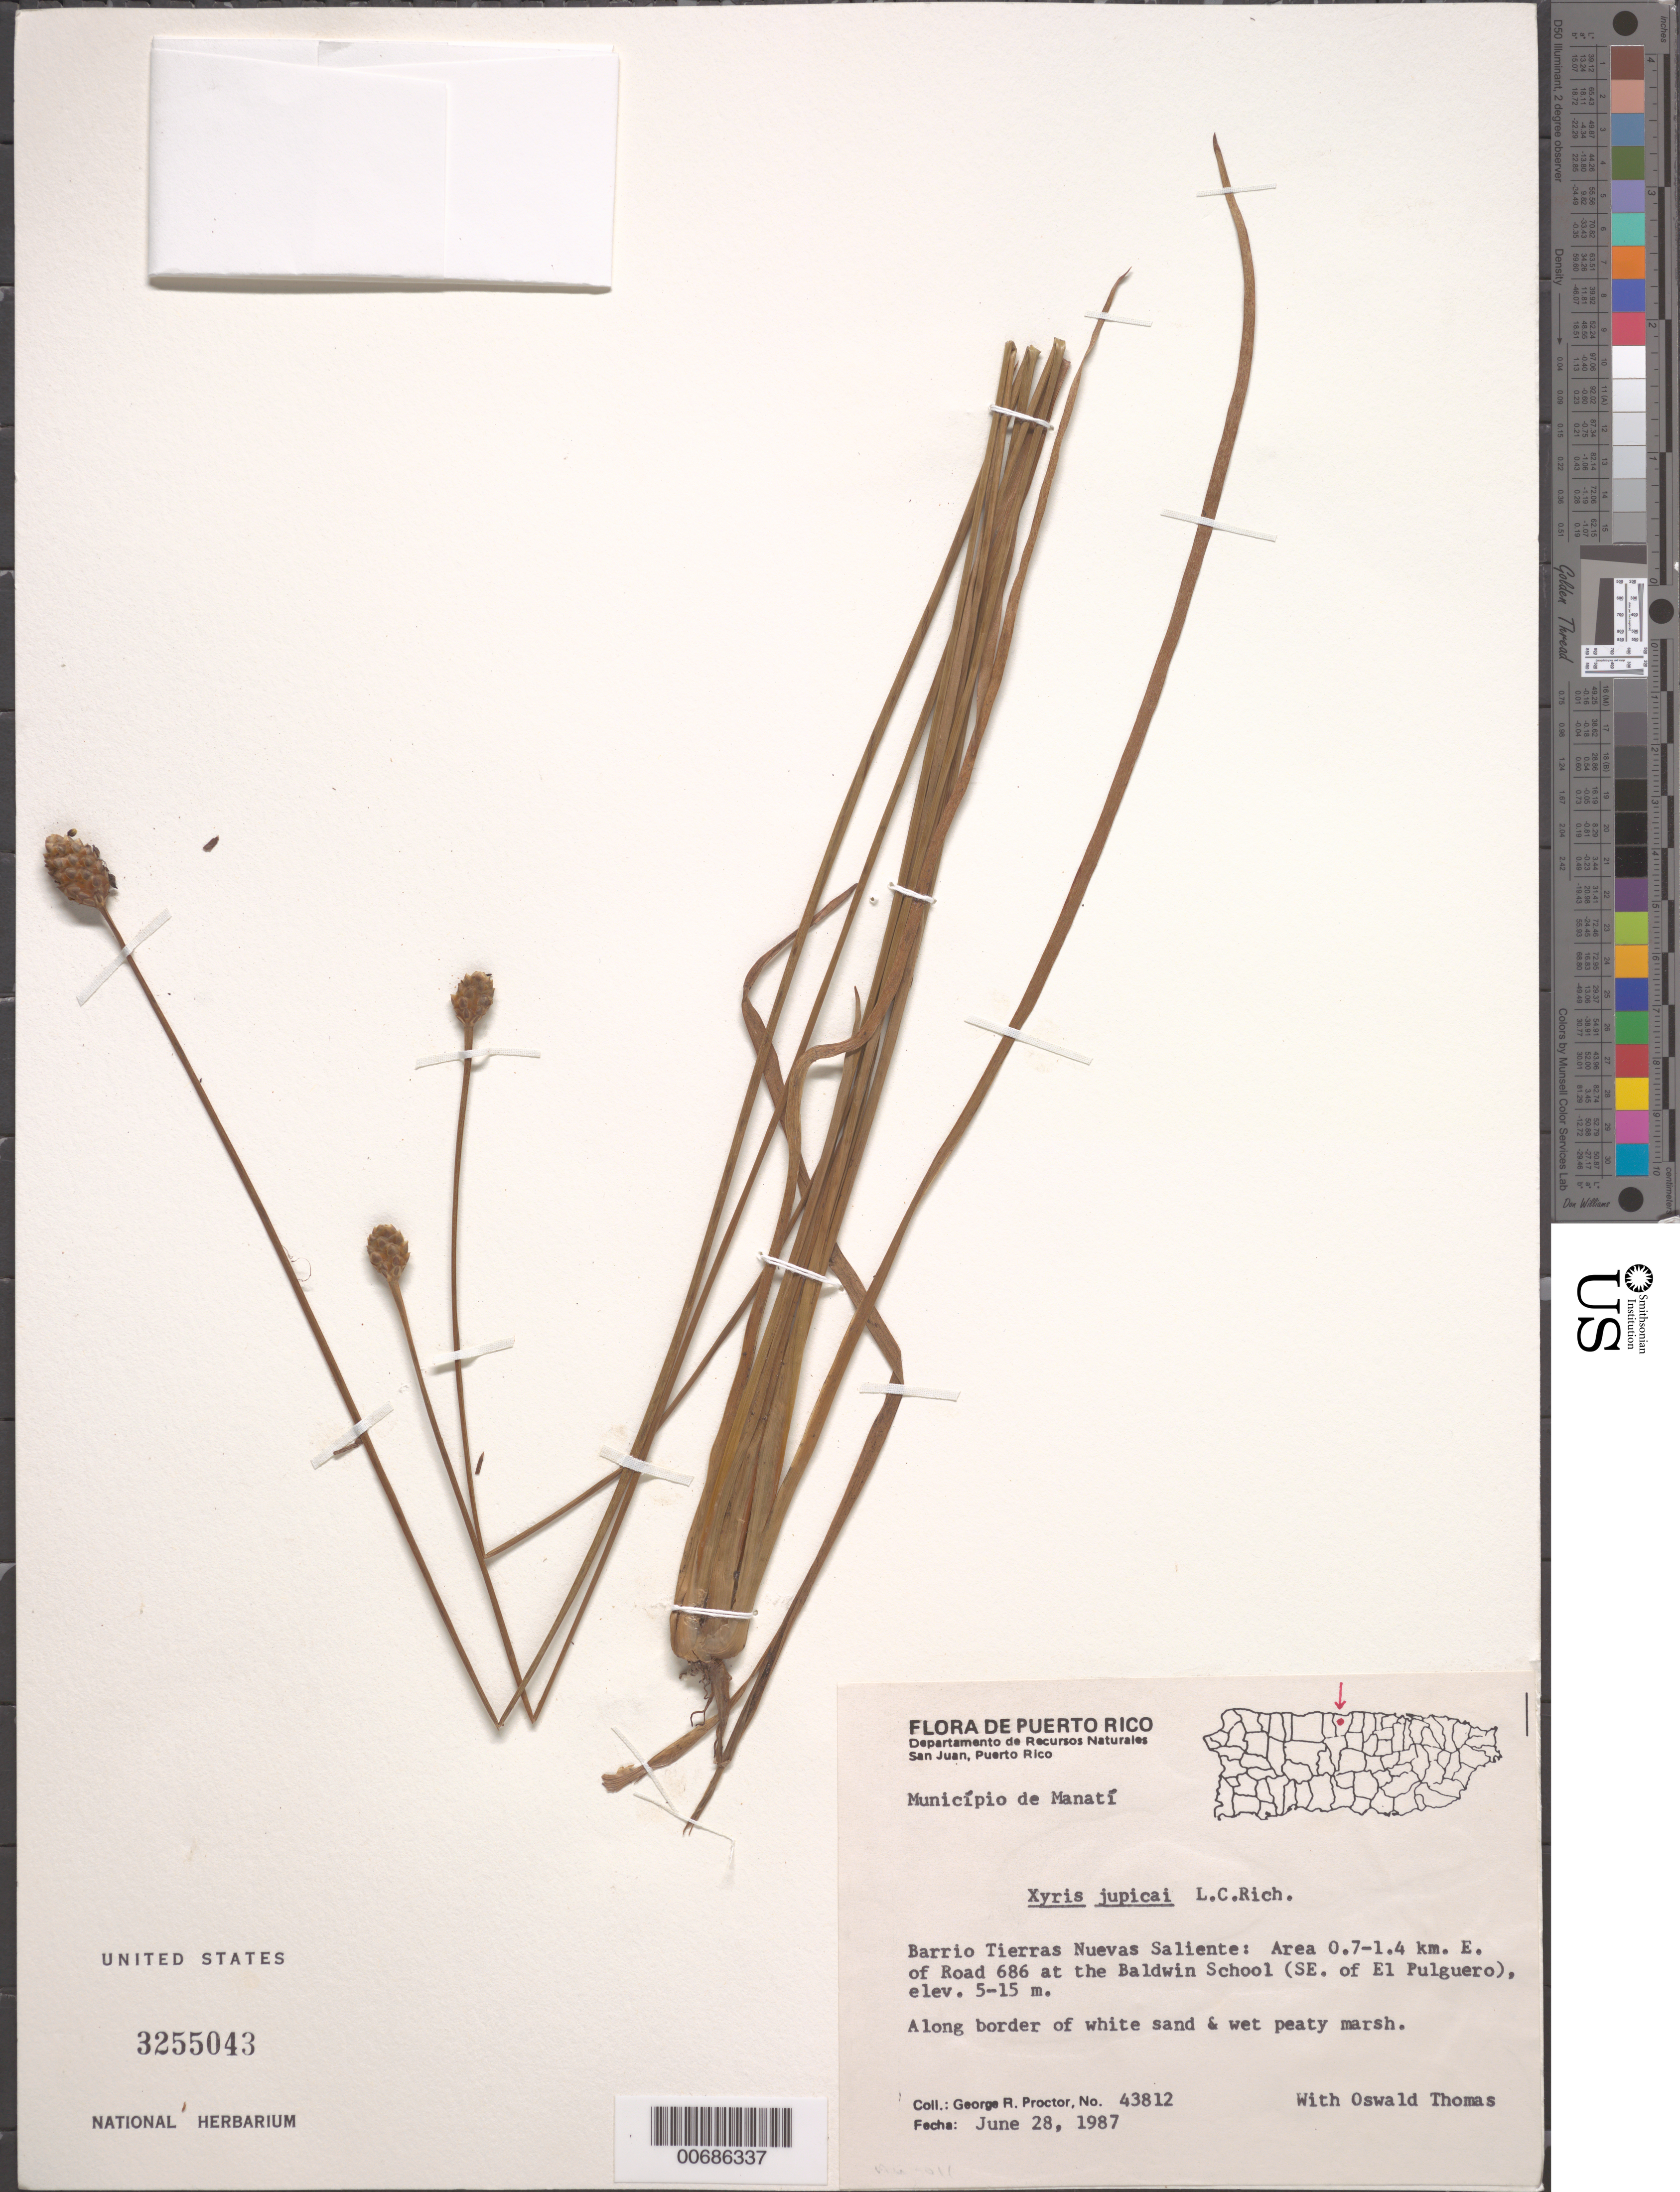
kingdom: Plantae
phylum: Tracheophyta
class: Liliopsida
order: Poales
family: Xyridaceae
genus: Xyris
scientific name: Xyris jupicai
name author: Rich.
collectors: G. R. Proctor & O. Thomas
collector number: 43812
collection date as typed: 28 Jun 1987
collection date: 1987-06-28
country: Puerto Rico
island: Greater Antilles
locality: Municipio de Manati; Barrio Tierras Nuevas Saliente: Area 0.7-1.4 km E of Rd. 686 at the Baldwin School (SE of El Pulguero).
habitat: Along border of white sand & wet peaty marsh.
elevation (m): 5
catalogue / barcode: US 3255043